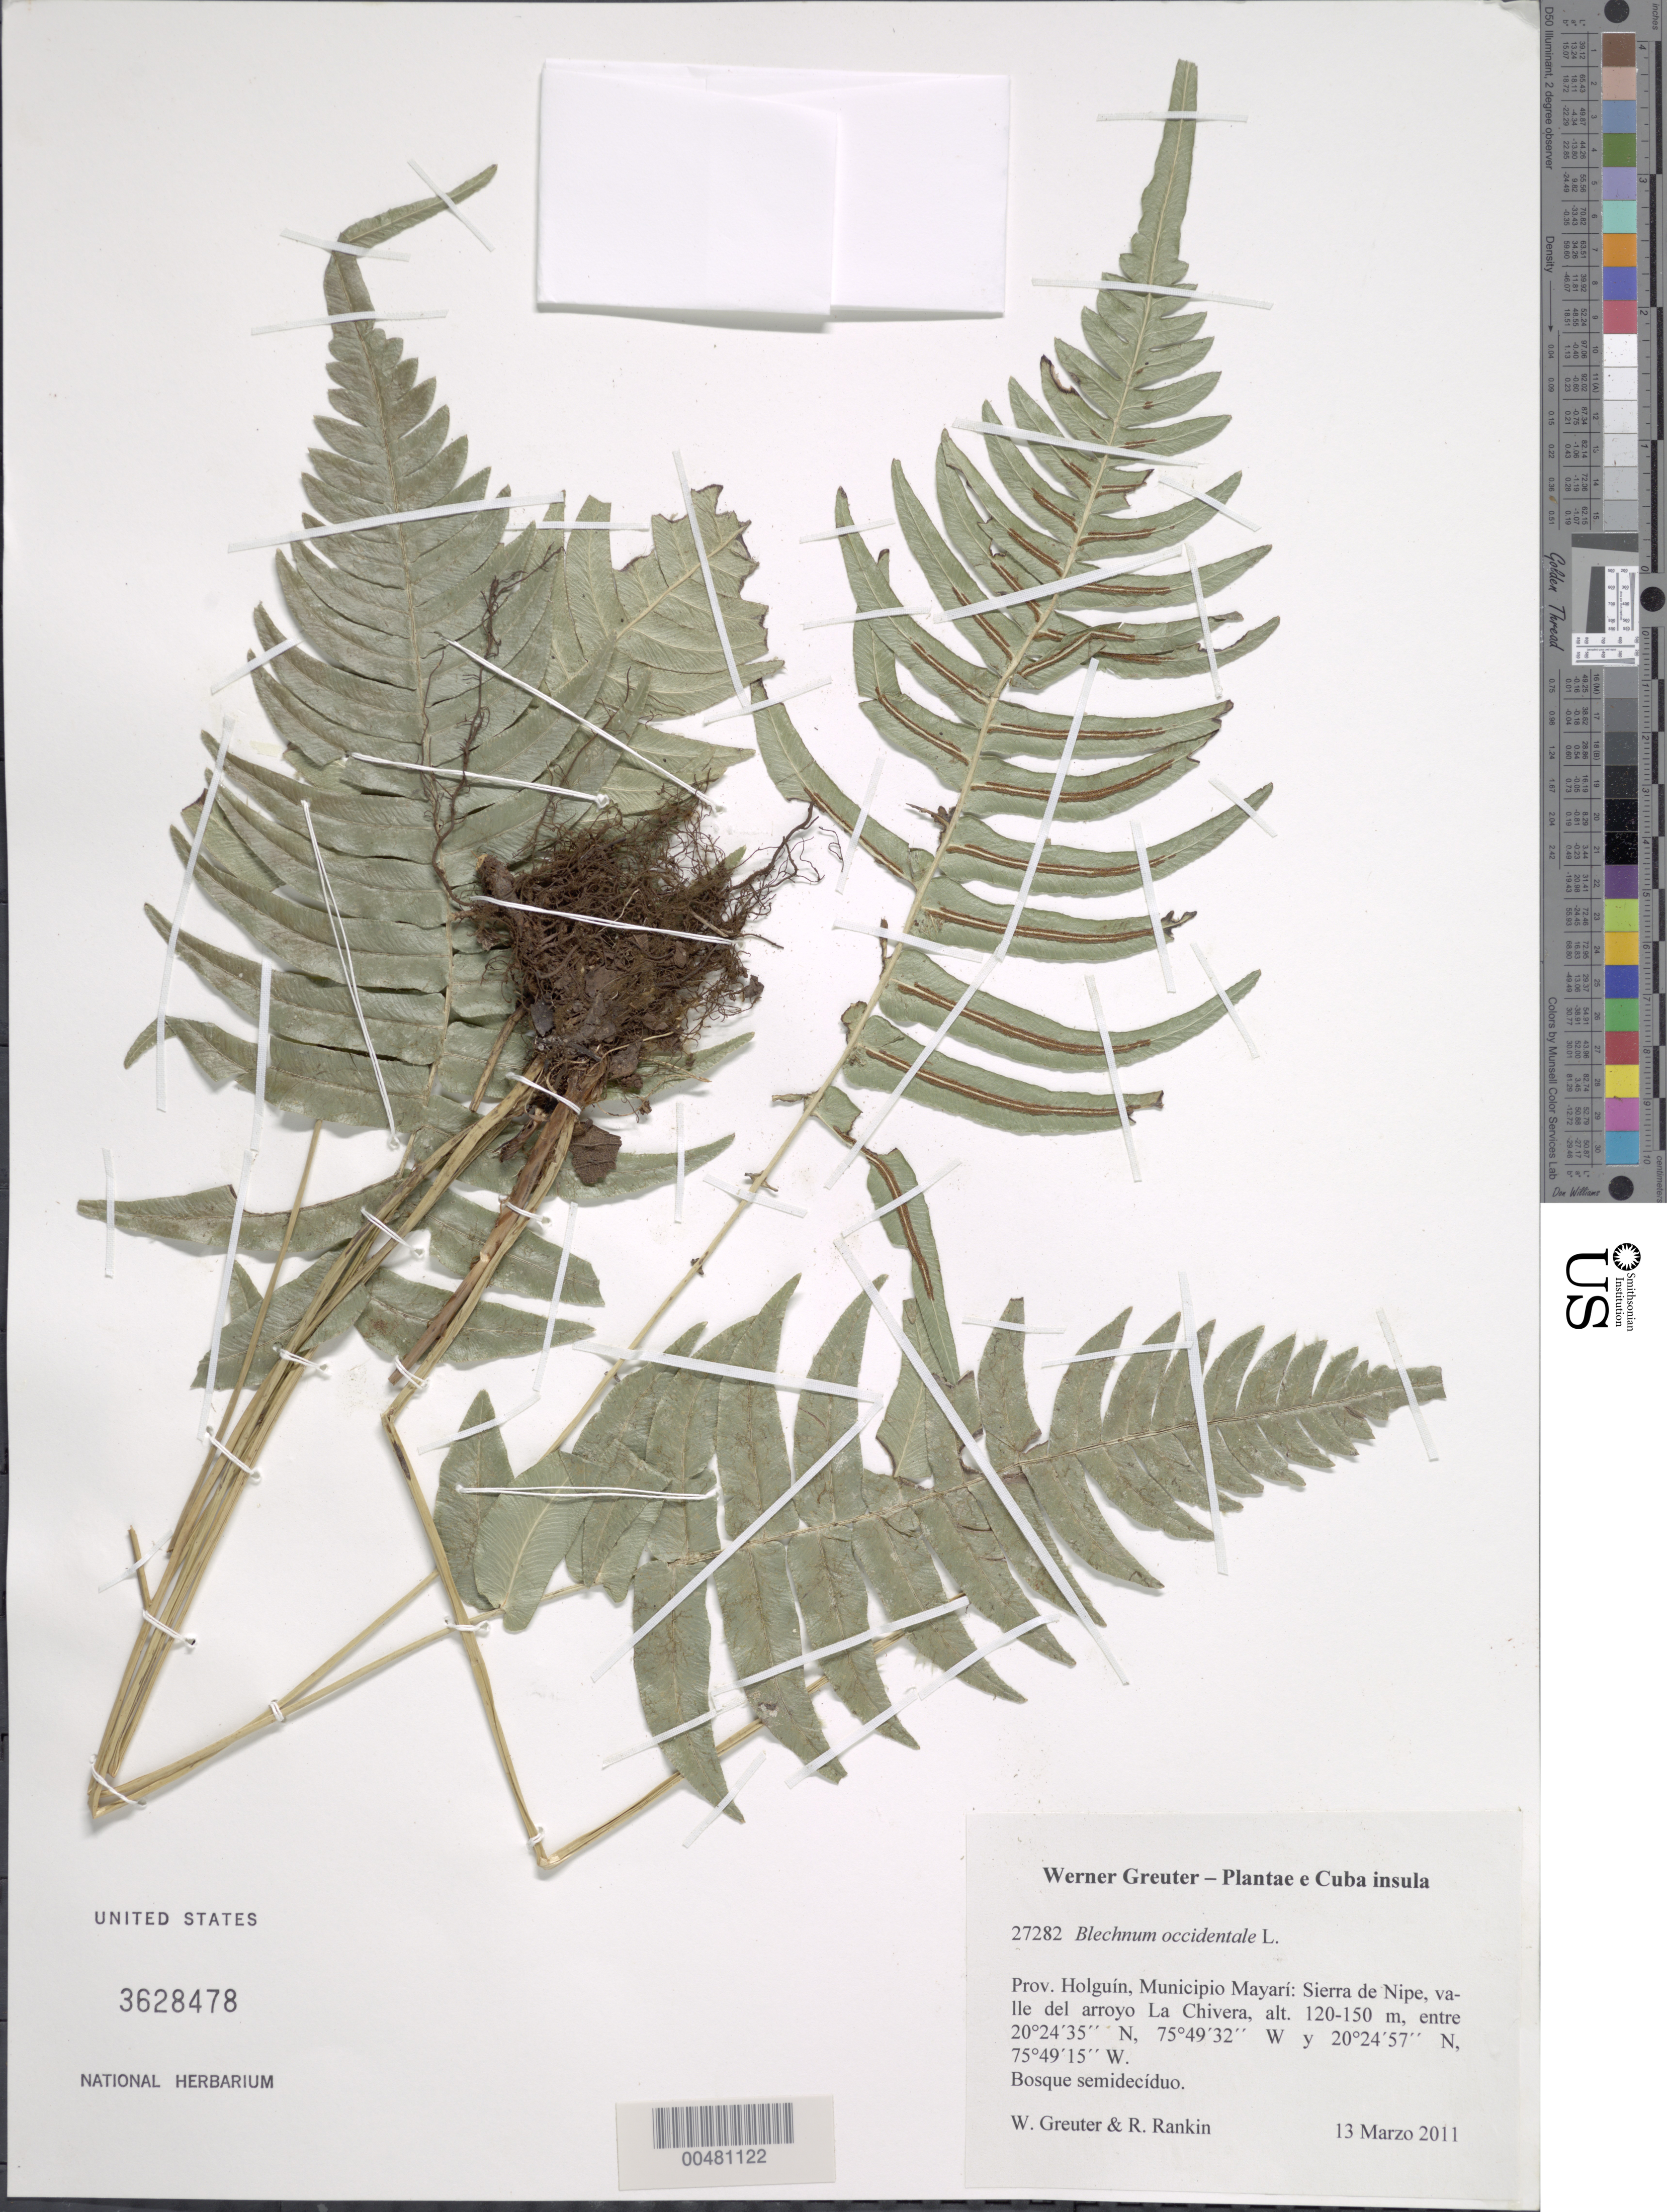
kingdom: Plantae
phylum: Tracheophyta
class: Polypodiopsida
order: Polypodiales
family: Blechnaceae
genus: Blechnum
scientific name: Blechnum occidentale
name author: L.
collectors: W. R. Greuter & R. Rankin Rodriguez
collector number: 27282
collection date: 2011-03-13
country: Cuba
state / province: Holguin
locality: Mun. Mayarí, Sierra de Nipe, valle del arroyo La Chivera.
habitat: Bosque semidecíduo.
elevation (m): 120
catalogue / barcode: US 3628478